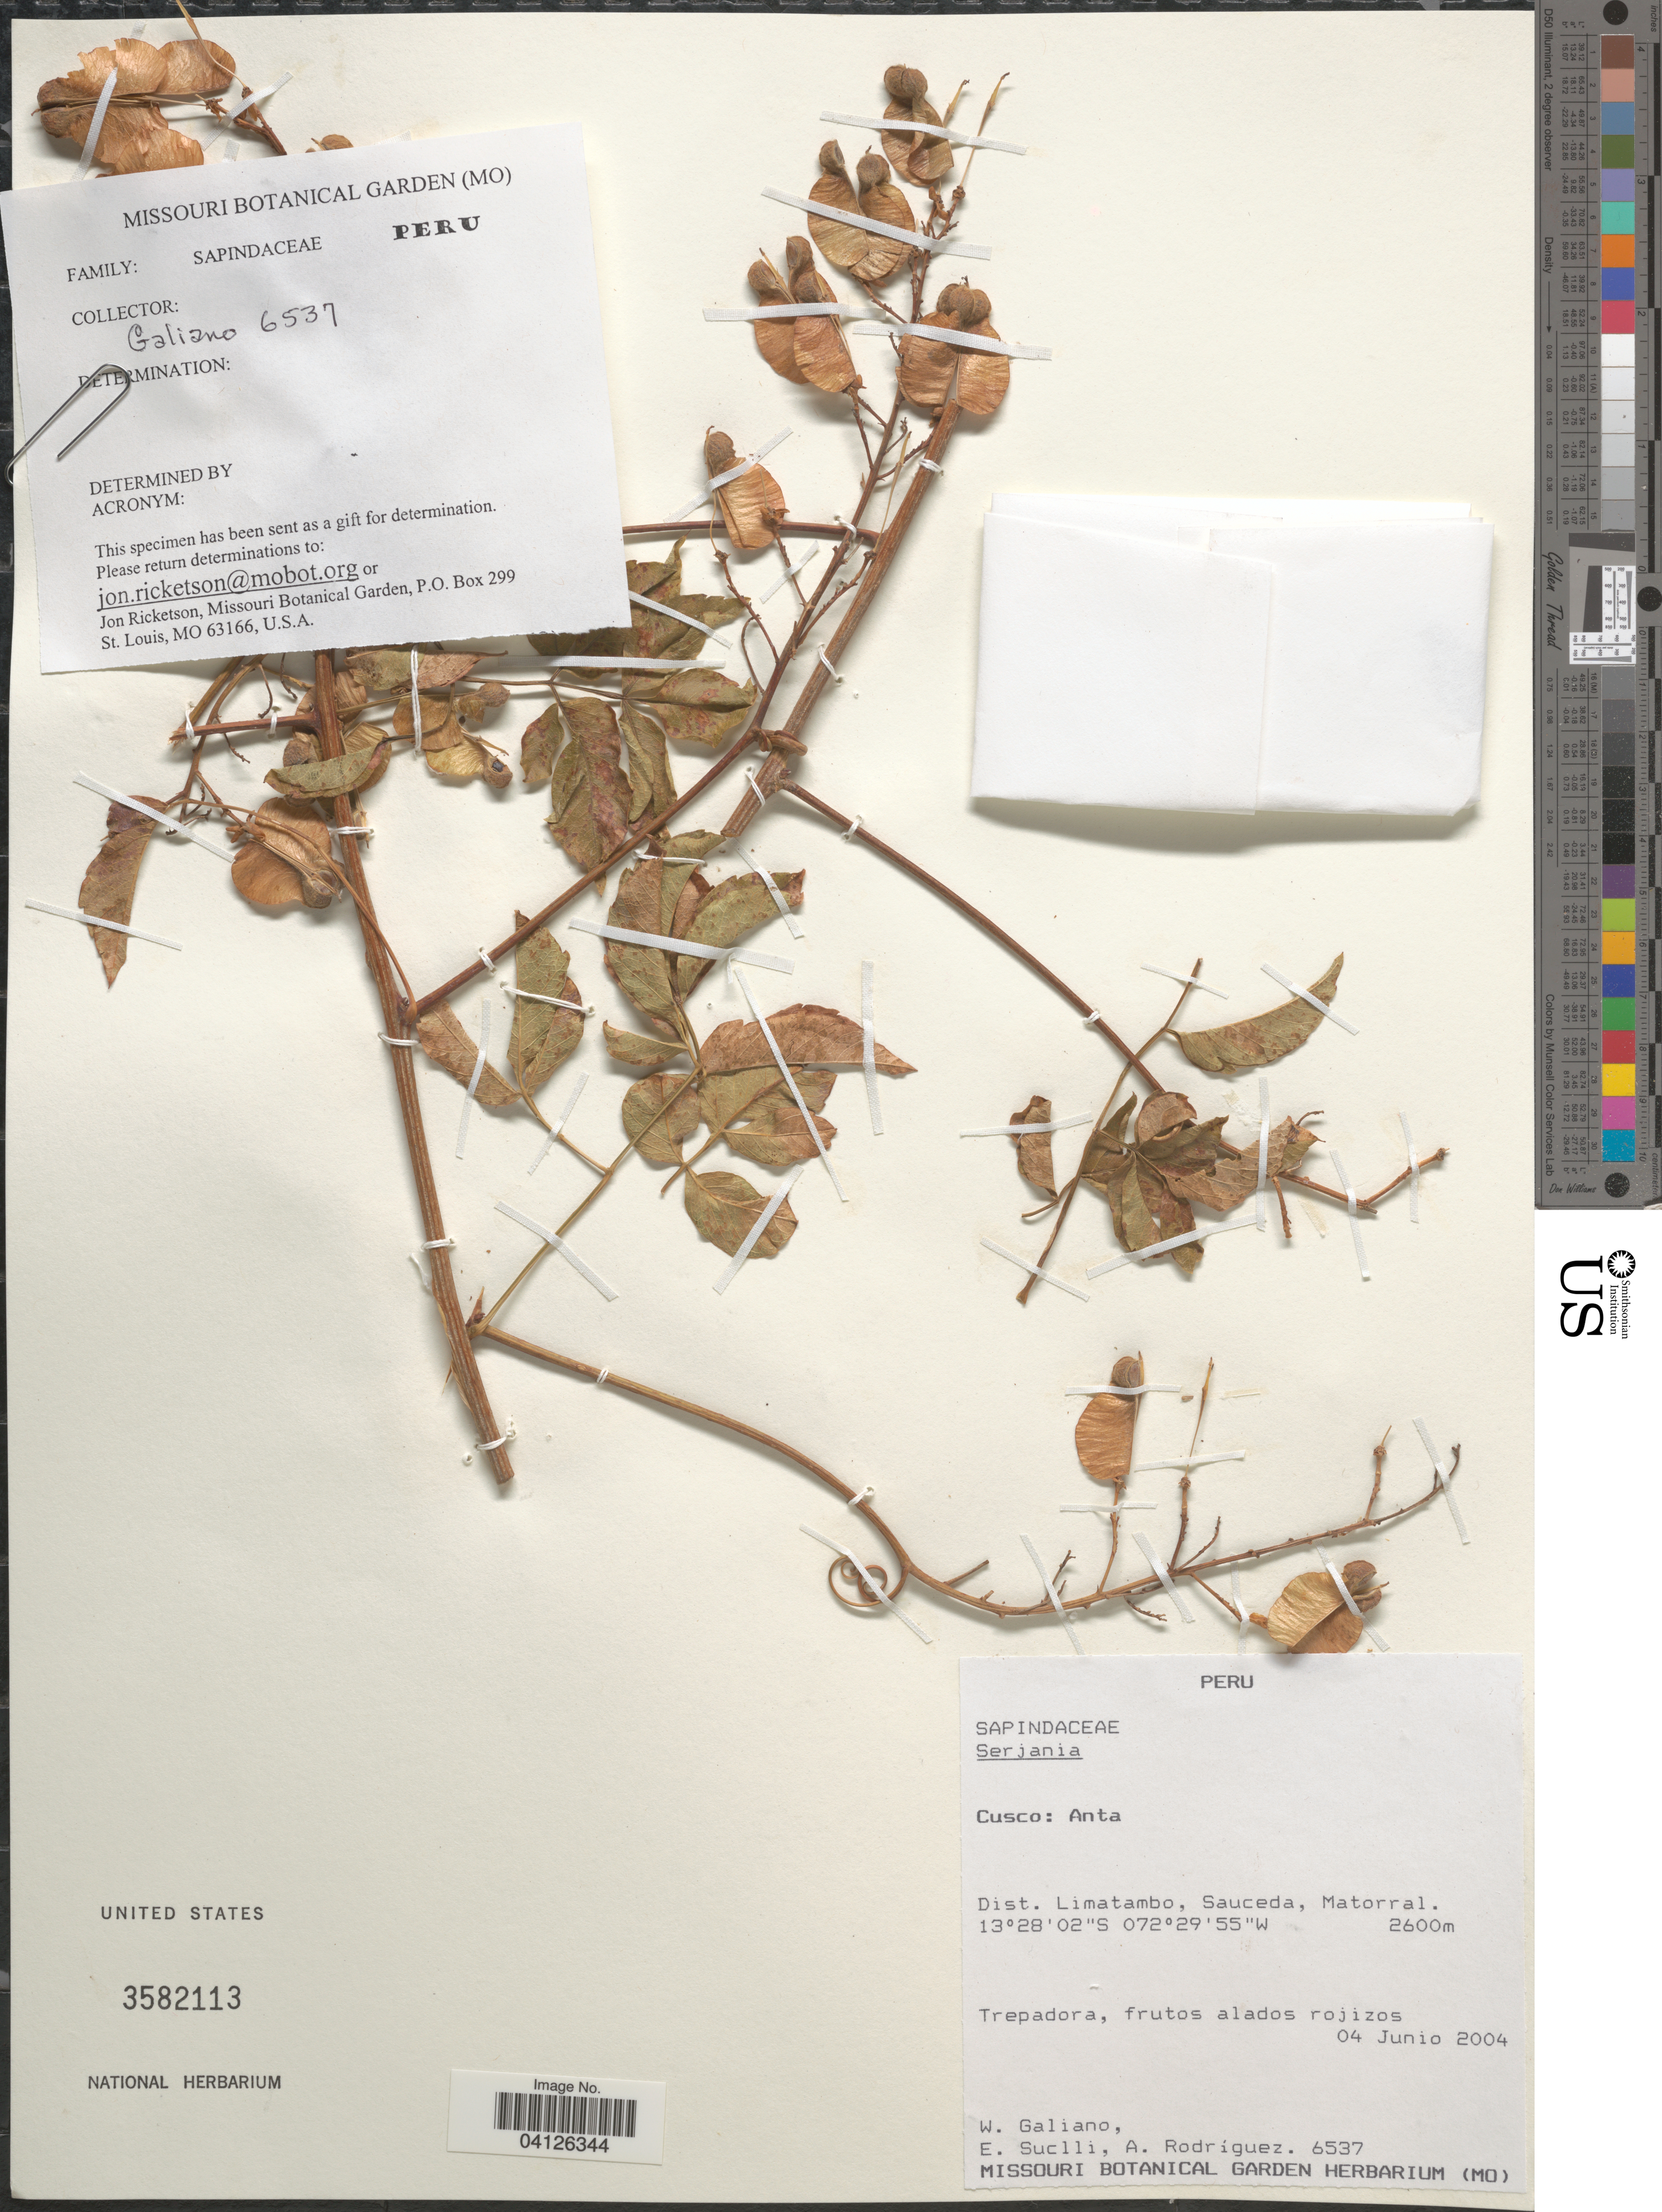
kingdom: Plantae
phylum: Tracheophyta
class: Magnoliopsida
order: Sapindales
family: Sapindaceae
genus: Serjania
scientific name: Serjania sp.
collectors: W. Galiano, E. Suclli & A. Rodríguez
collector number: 6537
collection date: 2004-06-04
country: Peru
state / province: Cusco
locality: Anta. Dist. Limatambo, Sauceda, Matorral.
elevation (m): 2600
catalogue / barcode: US 3582113